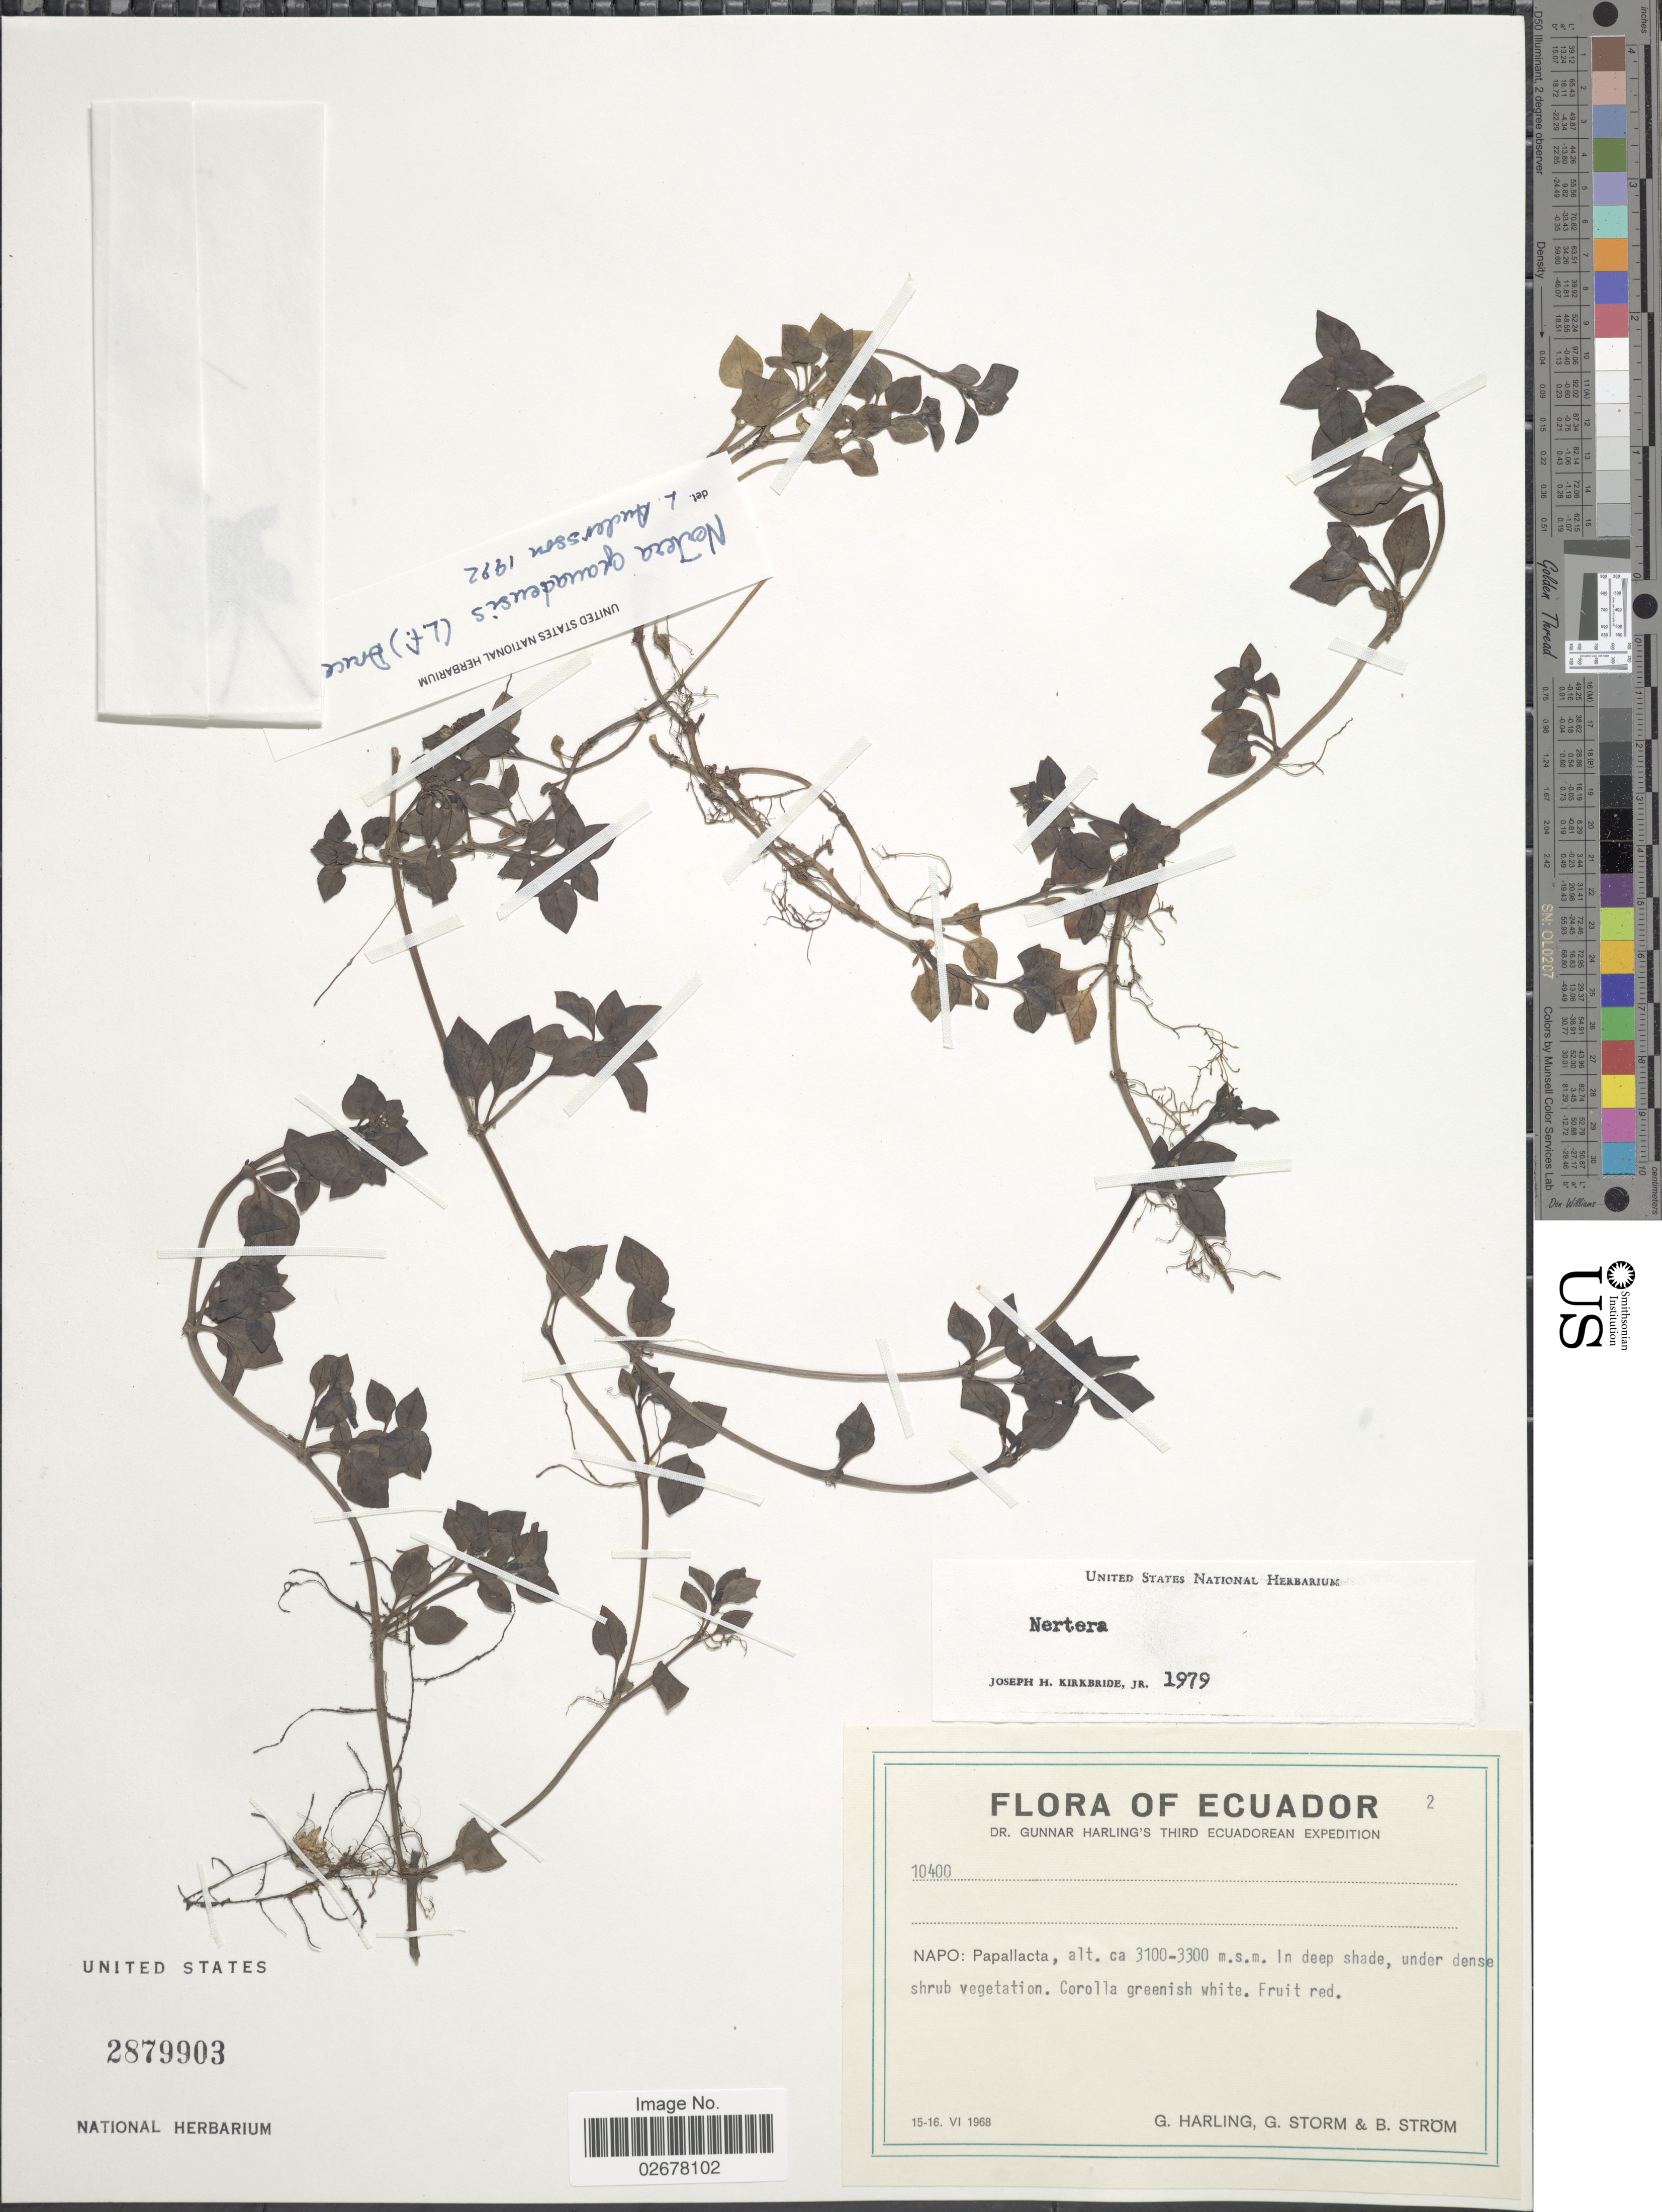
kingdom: Plantae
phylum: Tracheophyta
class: Magnoliopsida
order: Gentianales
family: Rubiaceae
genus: Nertera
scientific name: Nertera depressa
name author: Banks & Sol. ex Gaertn.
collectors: G. Harling, G. Storm & B. Ström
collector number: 10400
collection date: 1968-06-15/1968-06-16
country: Ecuador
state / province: Napo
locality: Papallacta, In deep shade, under dense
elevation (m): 3100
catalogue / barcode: US 2879903